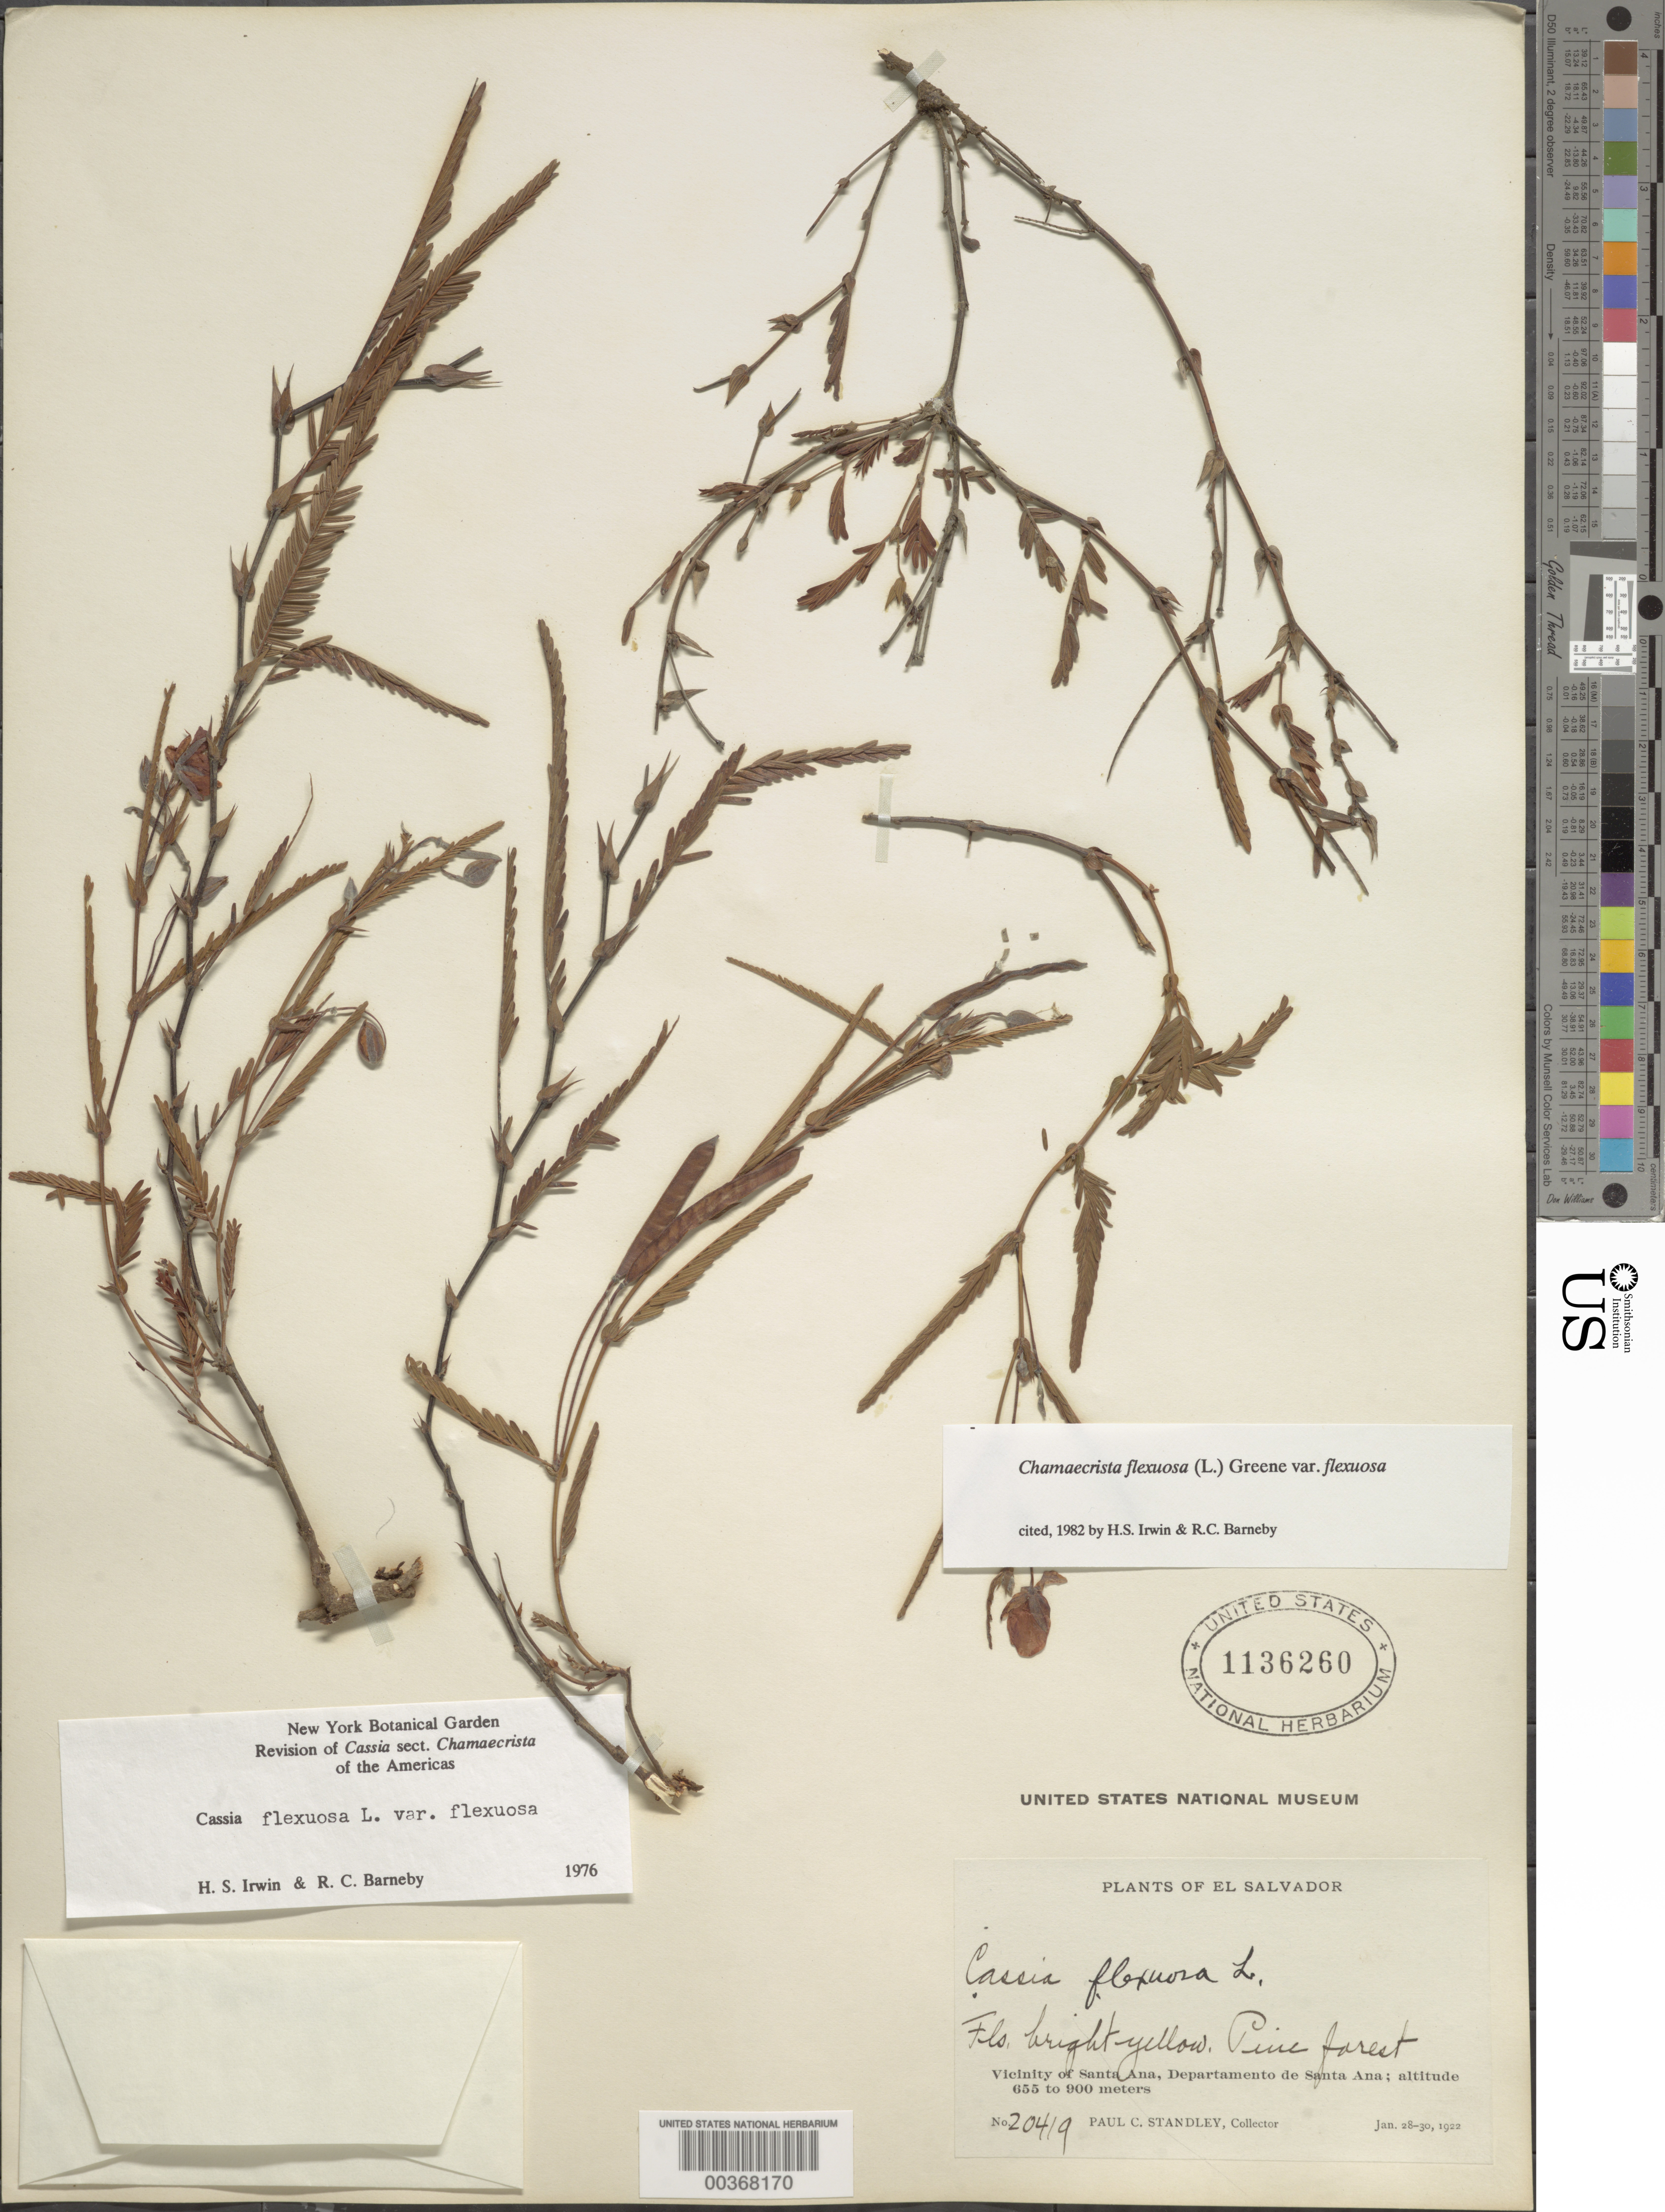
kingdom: Plantae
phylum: Tracheophyta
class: Magnoliopsida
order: Fabales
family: Fabaceae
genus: Chamaecrista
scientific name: Chamaecrista flexuosa var. flexuosa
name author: (L.) Greene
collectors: P. C. Standley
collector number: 20419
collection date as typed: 28 Jan 1922 to 30 Jan 1922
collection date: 1922-01-28/1922-01-30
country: El Salvador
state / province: Santa Ana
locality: Vicinity of santa ana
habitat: Pine forest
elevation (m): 655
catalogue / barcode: US 1136260